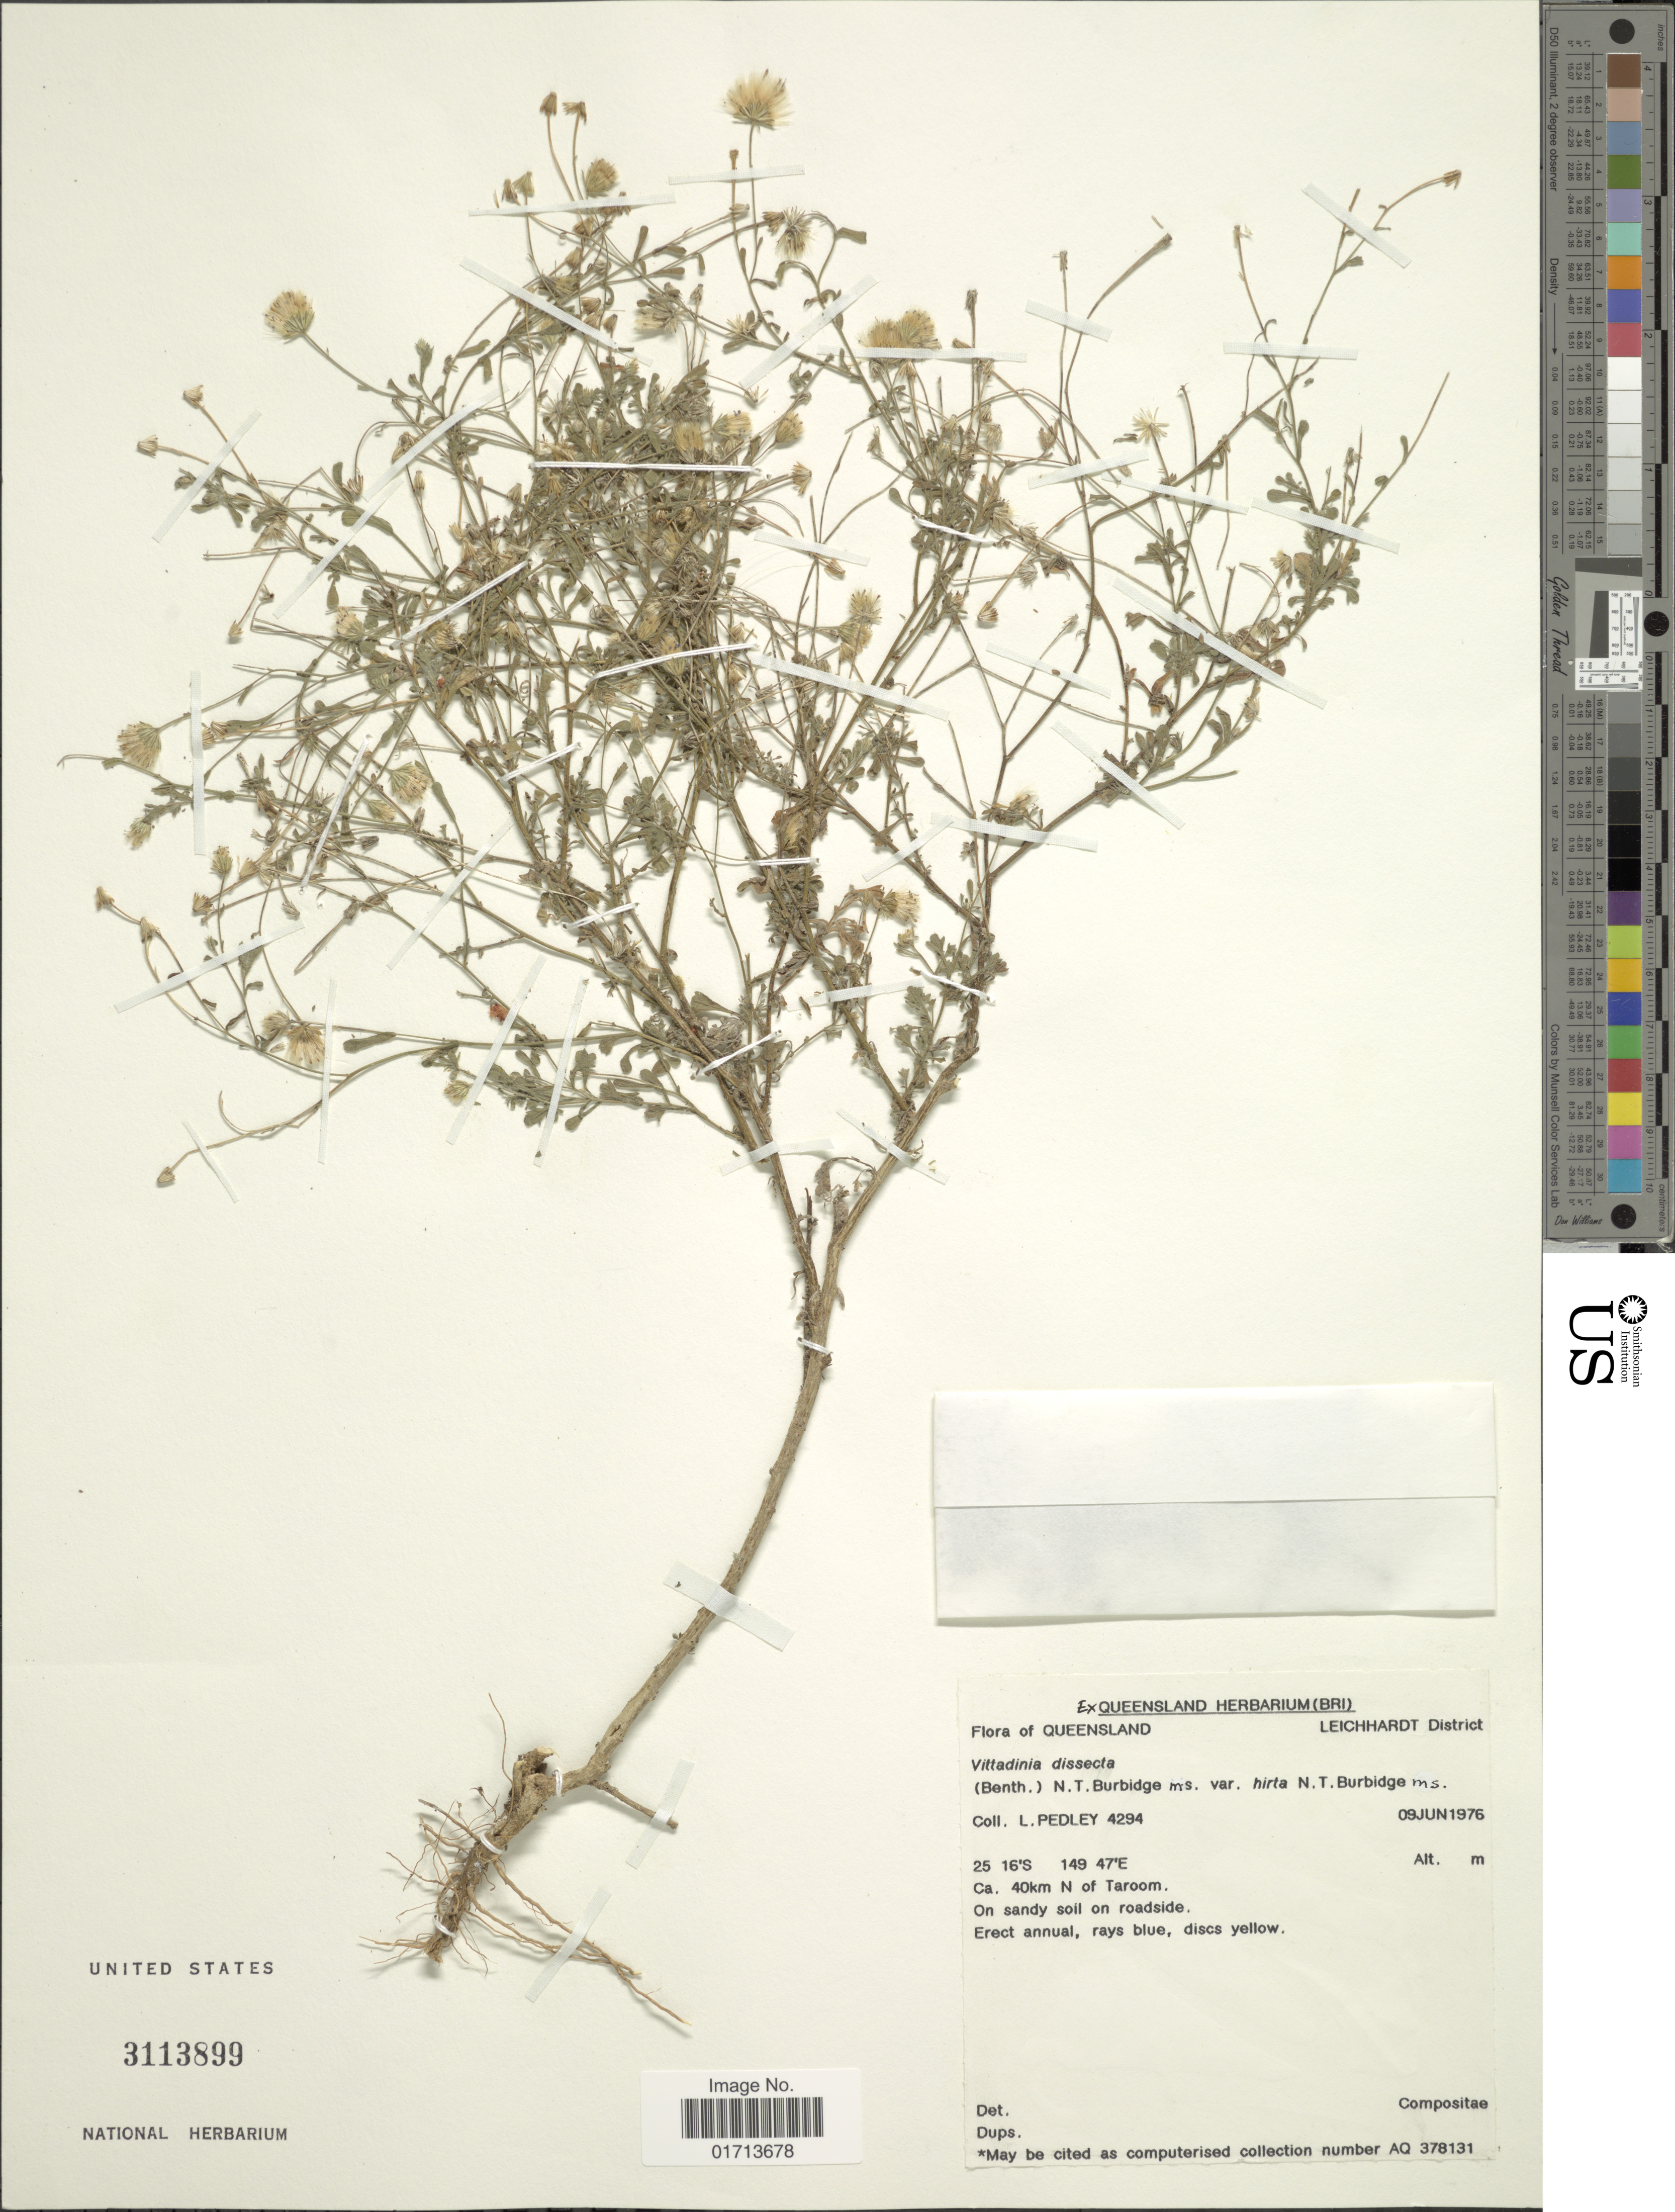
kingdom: Plantae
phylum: Tracheophyta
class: Magnoliopsida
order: Asterales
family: Asteraceae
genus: Vittadinia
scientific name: Vittadinia dissecta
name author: (Benth.) N.T. Burb.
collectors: L. Pedley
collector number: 4294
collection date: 1976-06-09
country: Australia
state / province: Queensland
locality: Ca. 40km N of Taroom, Leichhardt District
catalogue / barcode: US 3113899